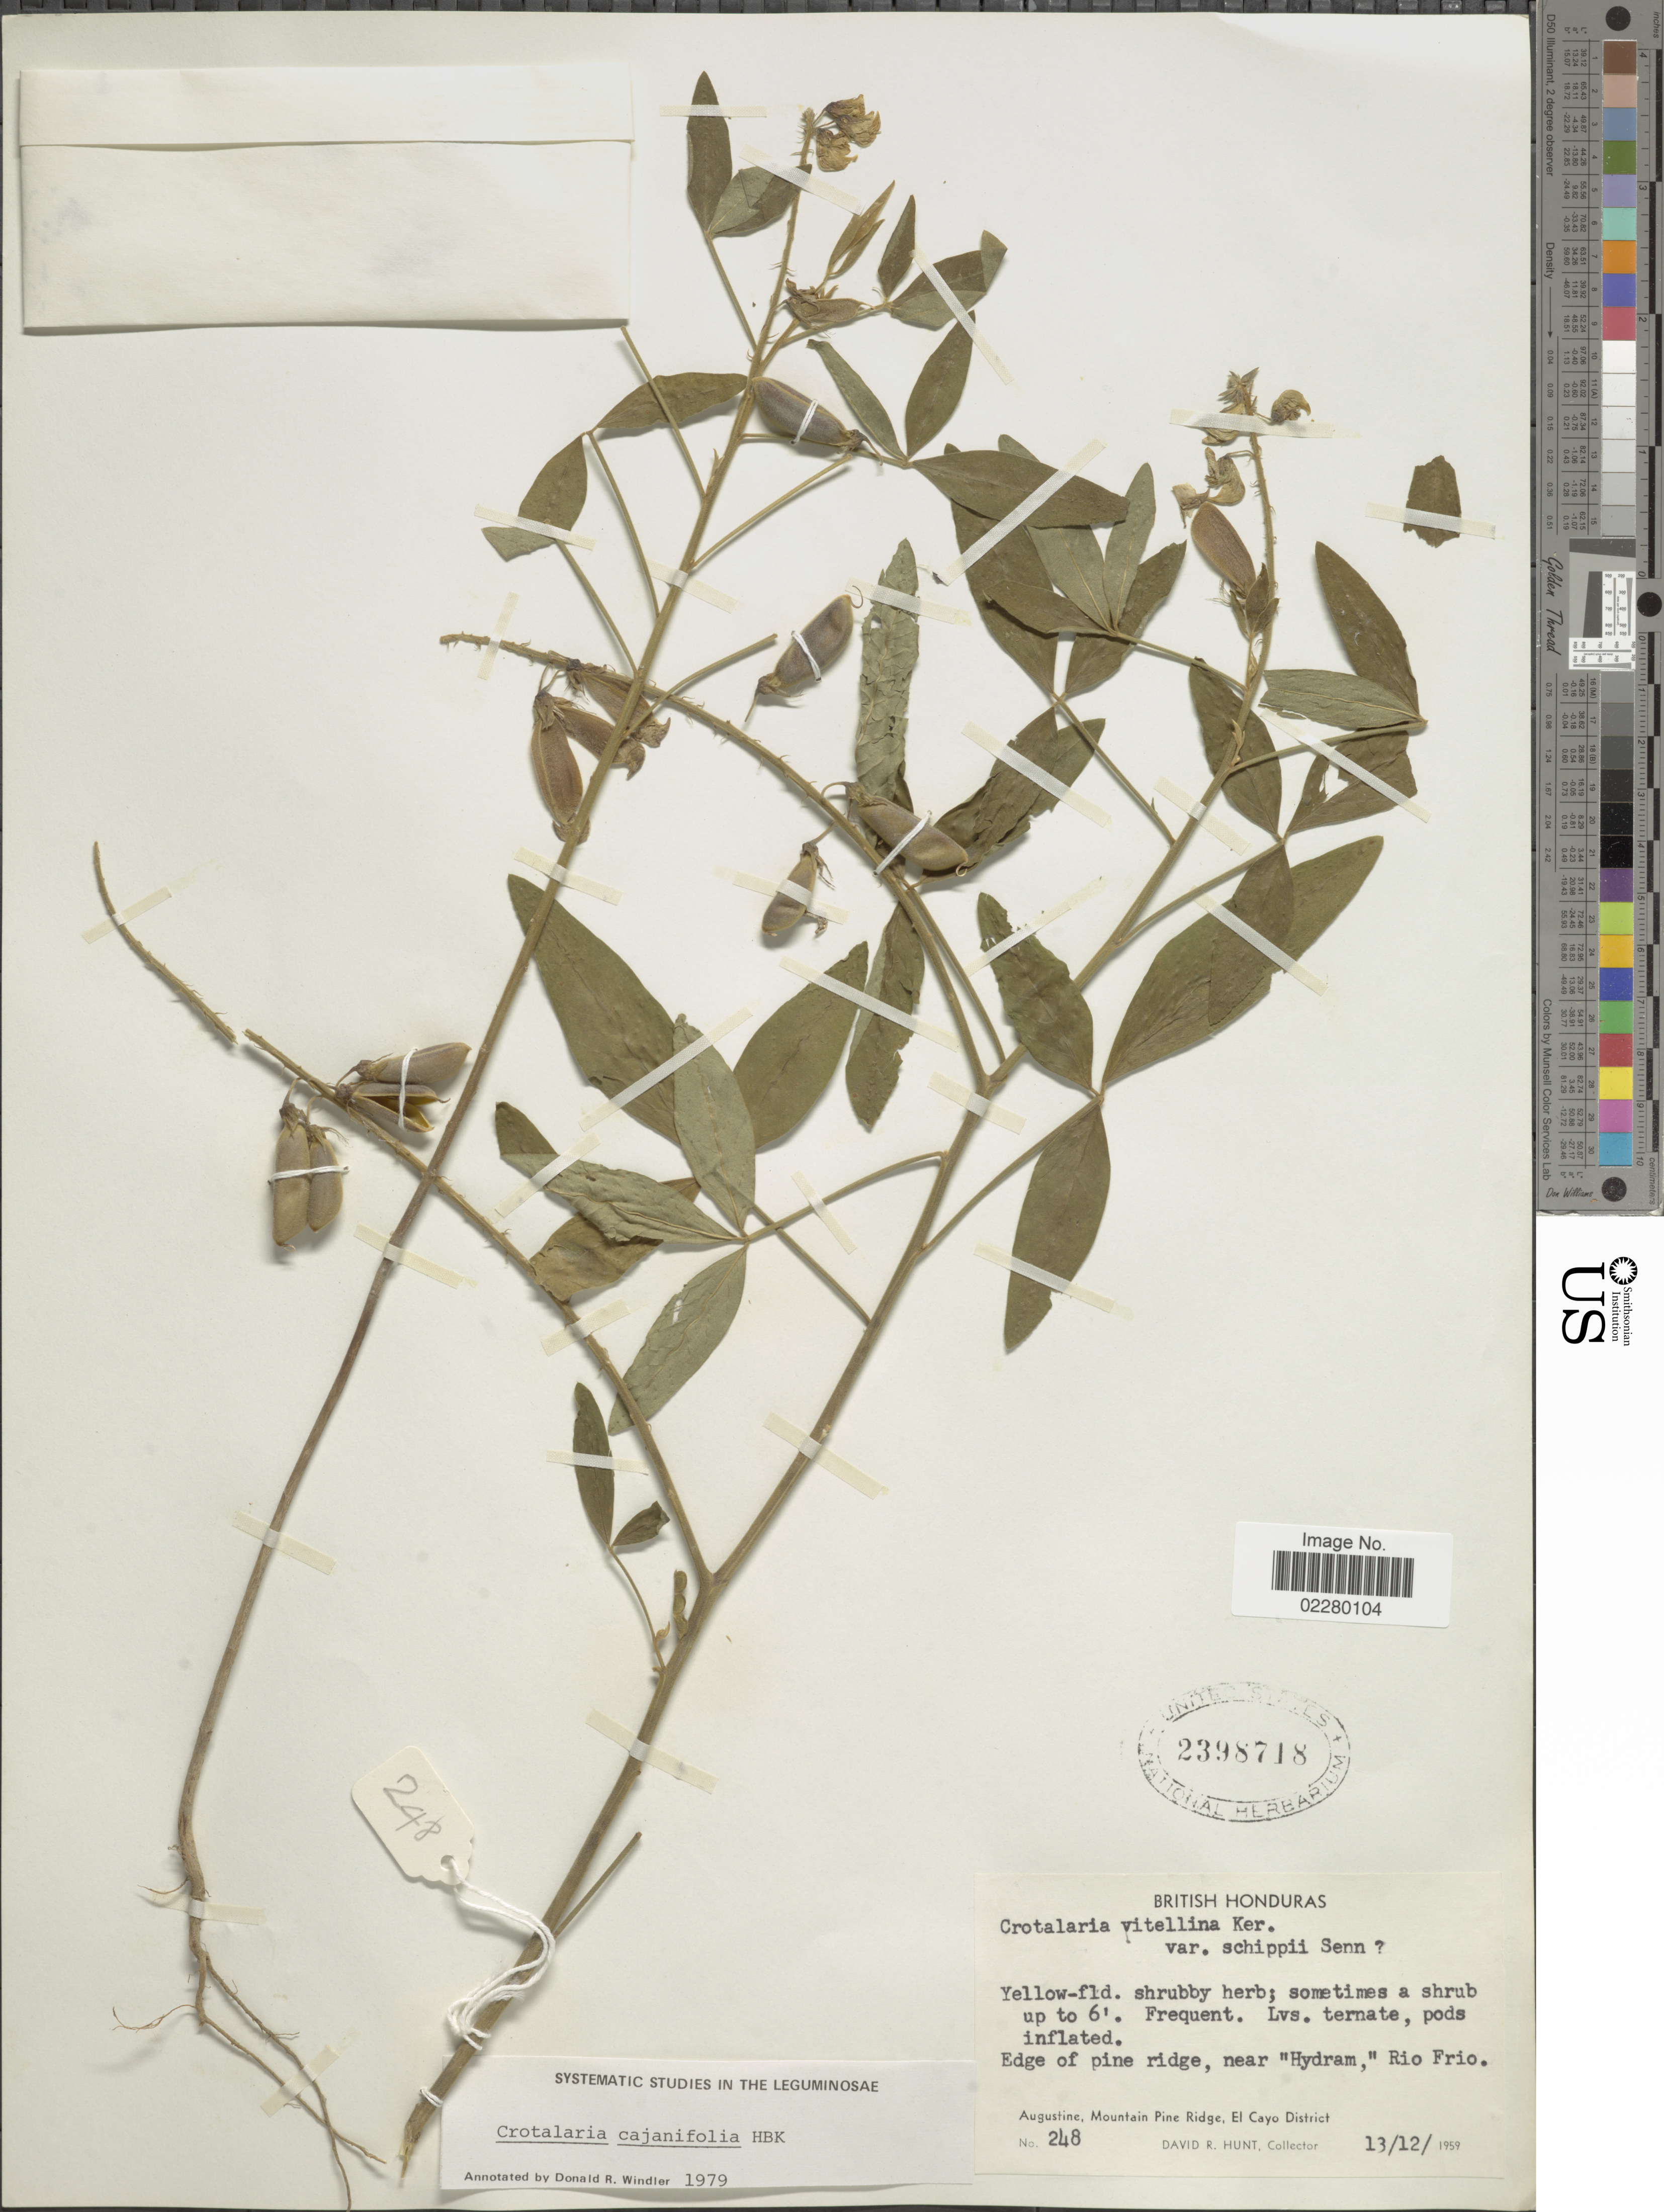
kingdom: Plantae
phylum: Tracheophyta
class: Magnoliopsida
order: Fabales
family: Fabaceae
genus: Crotalaria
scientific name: Crotalaria cajanifolia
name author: Kunth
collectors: D. R. Hunt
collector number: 248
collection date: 1959-12-13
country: Belize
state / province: Cayo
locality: British Honduras. Edge of pine ridge, near "Hydram", Rio Frio. Augustine, Mountain Pine Ridge, El Cayo District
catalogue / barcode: US 2398718